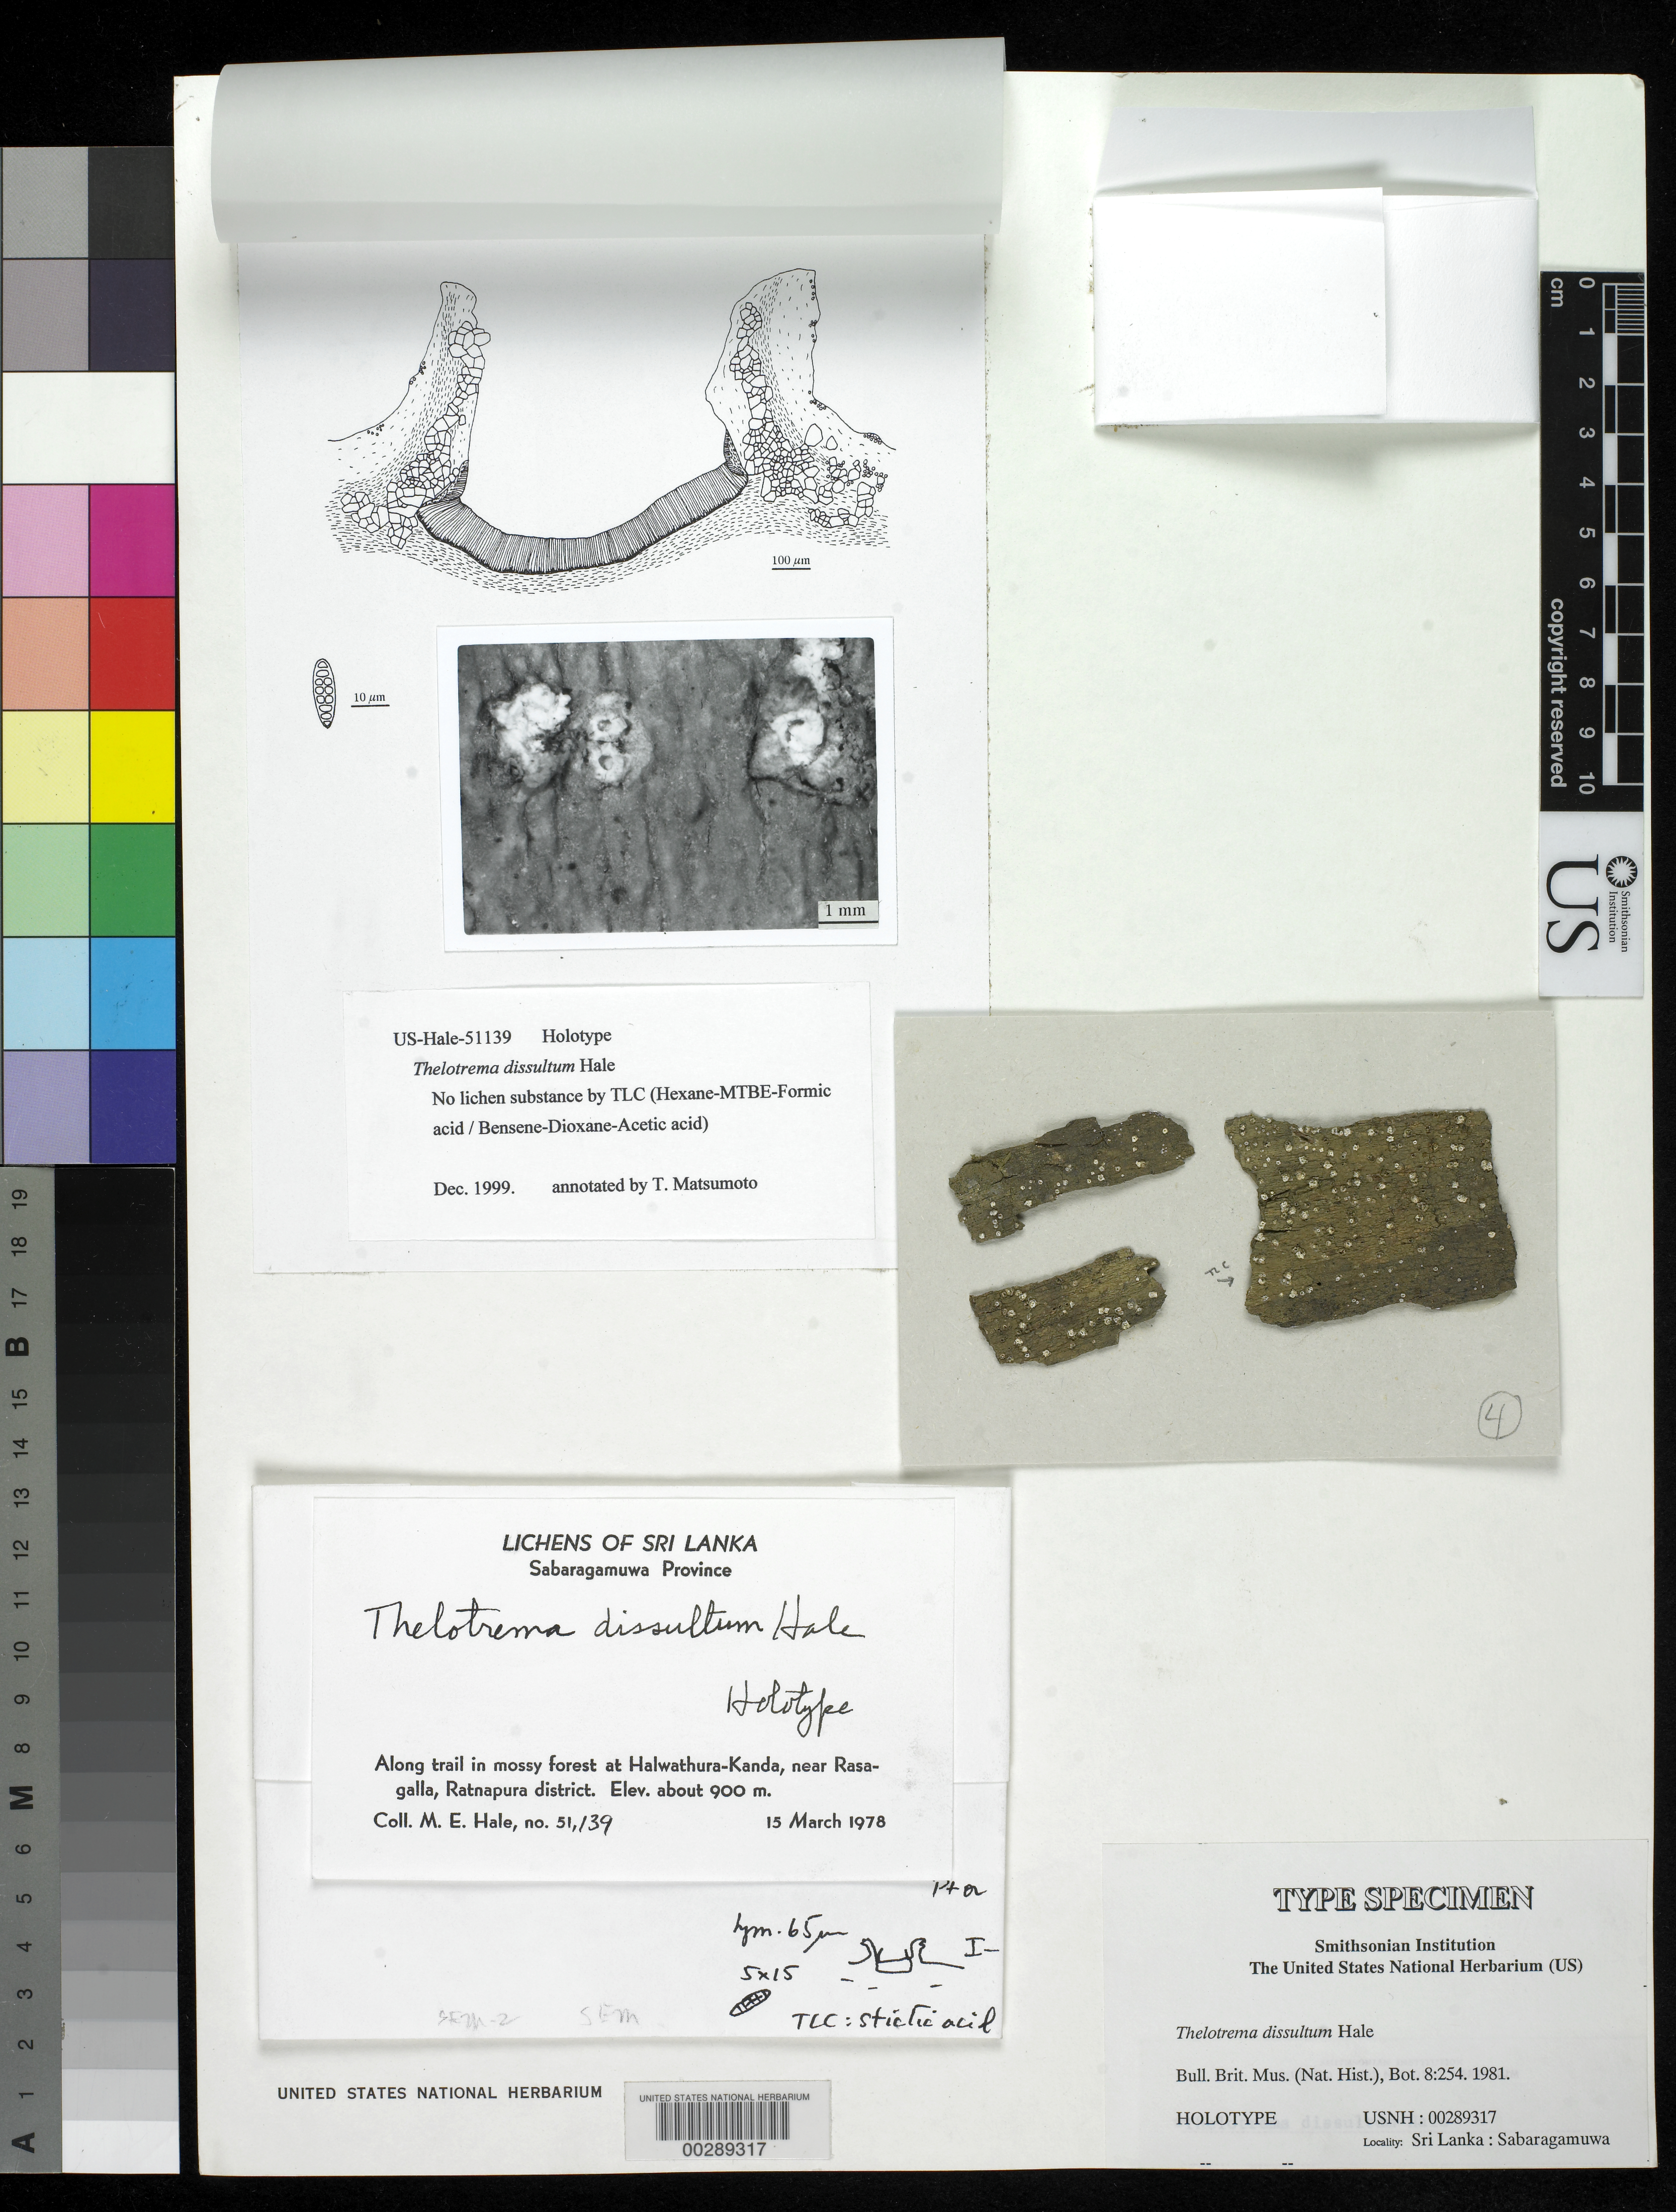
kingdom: Fungi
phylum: Ascomycota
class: Lecanoromycetes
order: Ostropales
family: Graphidaceae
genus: Thelotrema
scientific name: Thelotrema dissultum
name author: Hale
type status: Holotype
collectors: M. Hale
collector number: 51139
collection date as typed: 15 Mar 1978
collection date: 1978-03-15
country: Sri Lanka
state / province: Sabaragamuwa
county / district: Ratnapura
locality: Along trail in mossy forest at Halwathura-Kanda, near Rasagalla.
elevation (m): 900